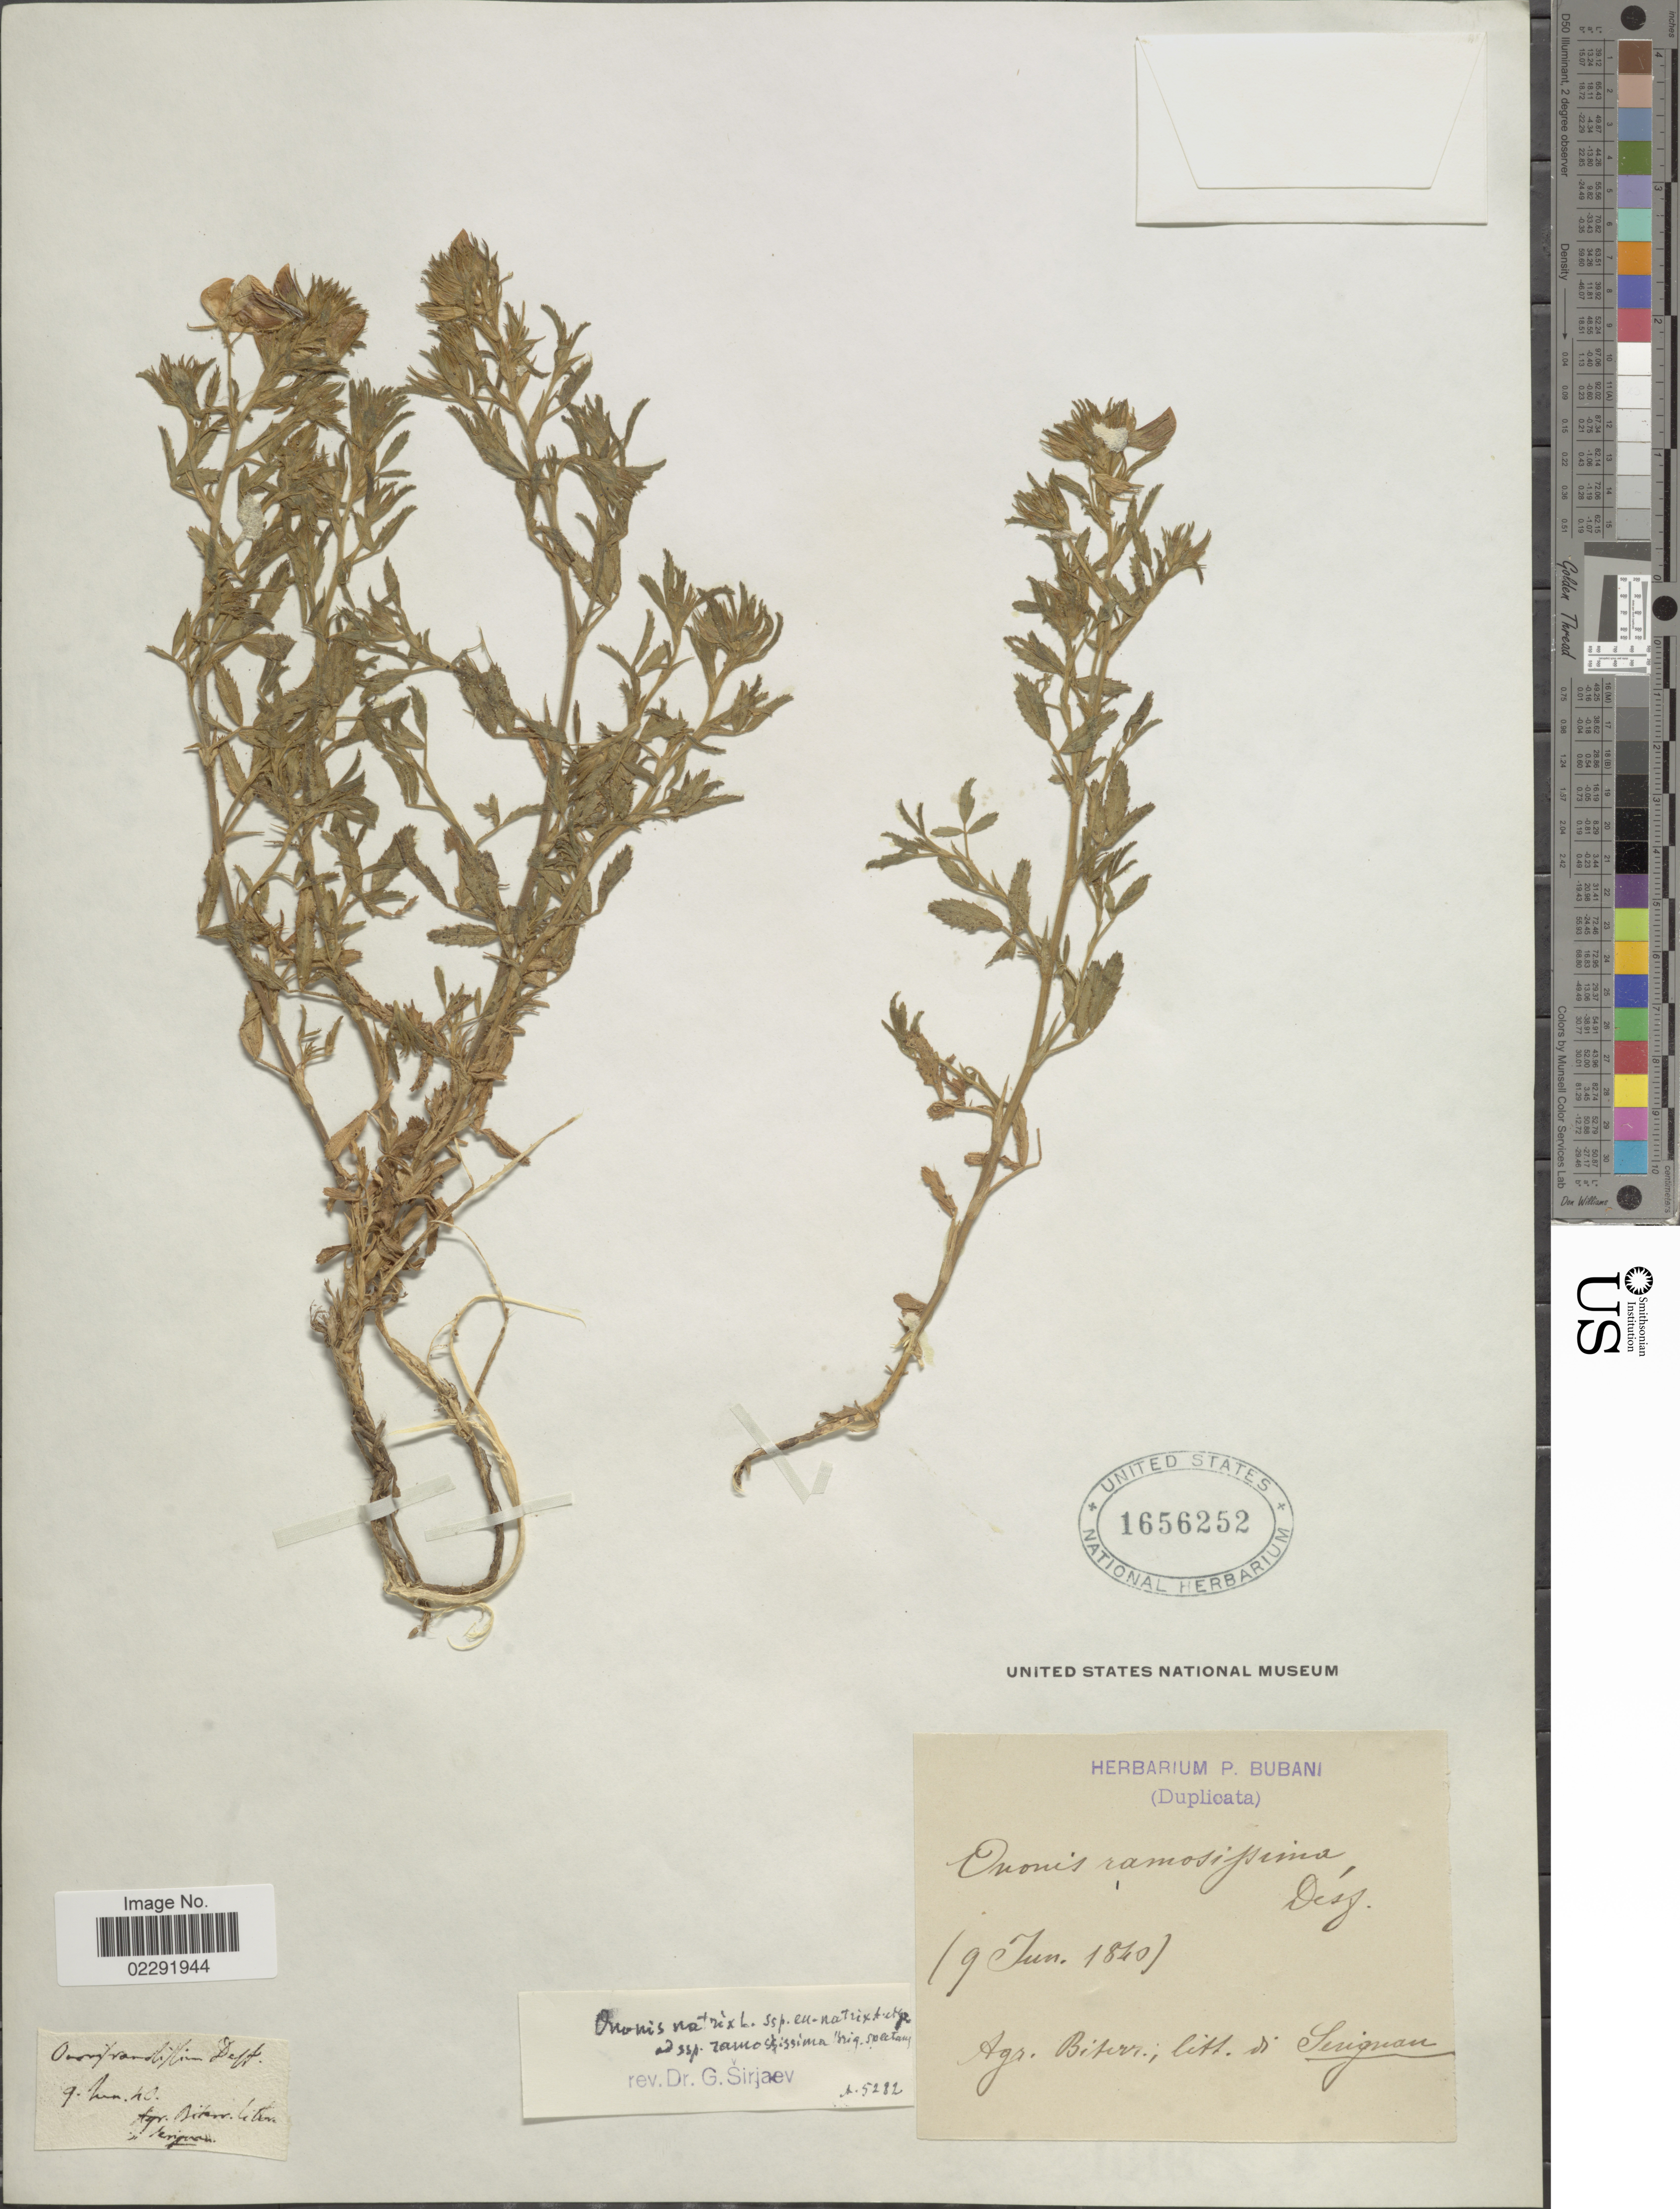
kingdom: Plantae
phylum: Tracheophyta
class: Magnoliopsida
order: Fabales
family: Fabaceae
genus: Ononis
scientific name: Ononis natrix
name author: L.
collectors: ex herb. P. Bubani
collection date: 1840-06-09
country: France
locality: Agr. Biterr.; litt. di Sérignan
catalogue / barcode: US 1656252